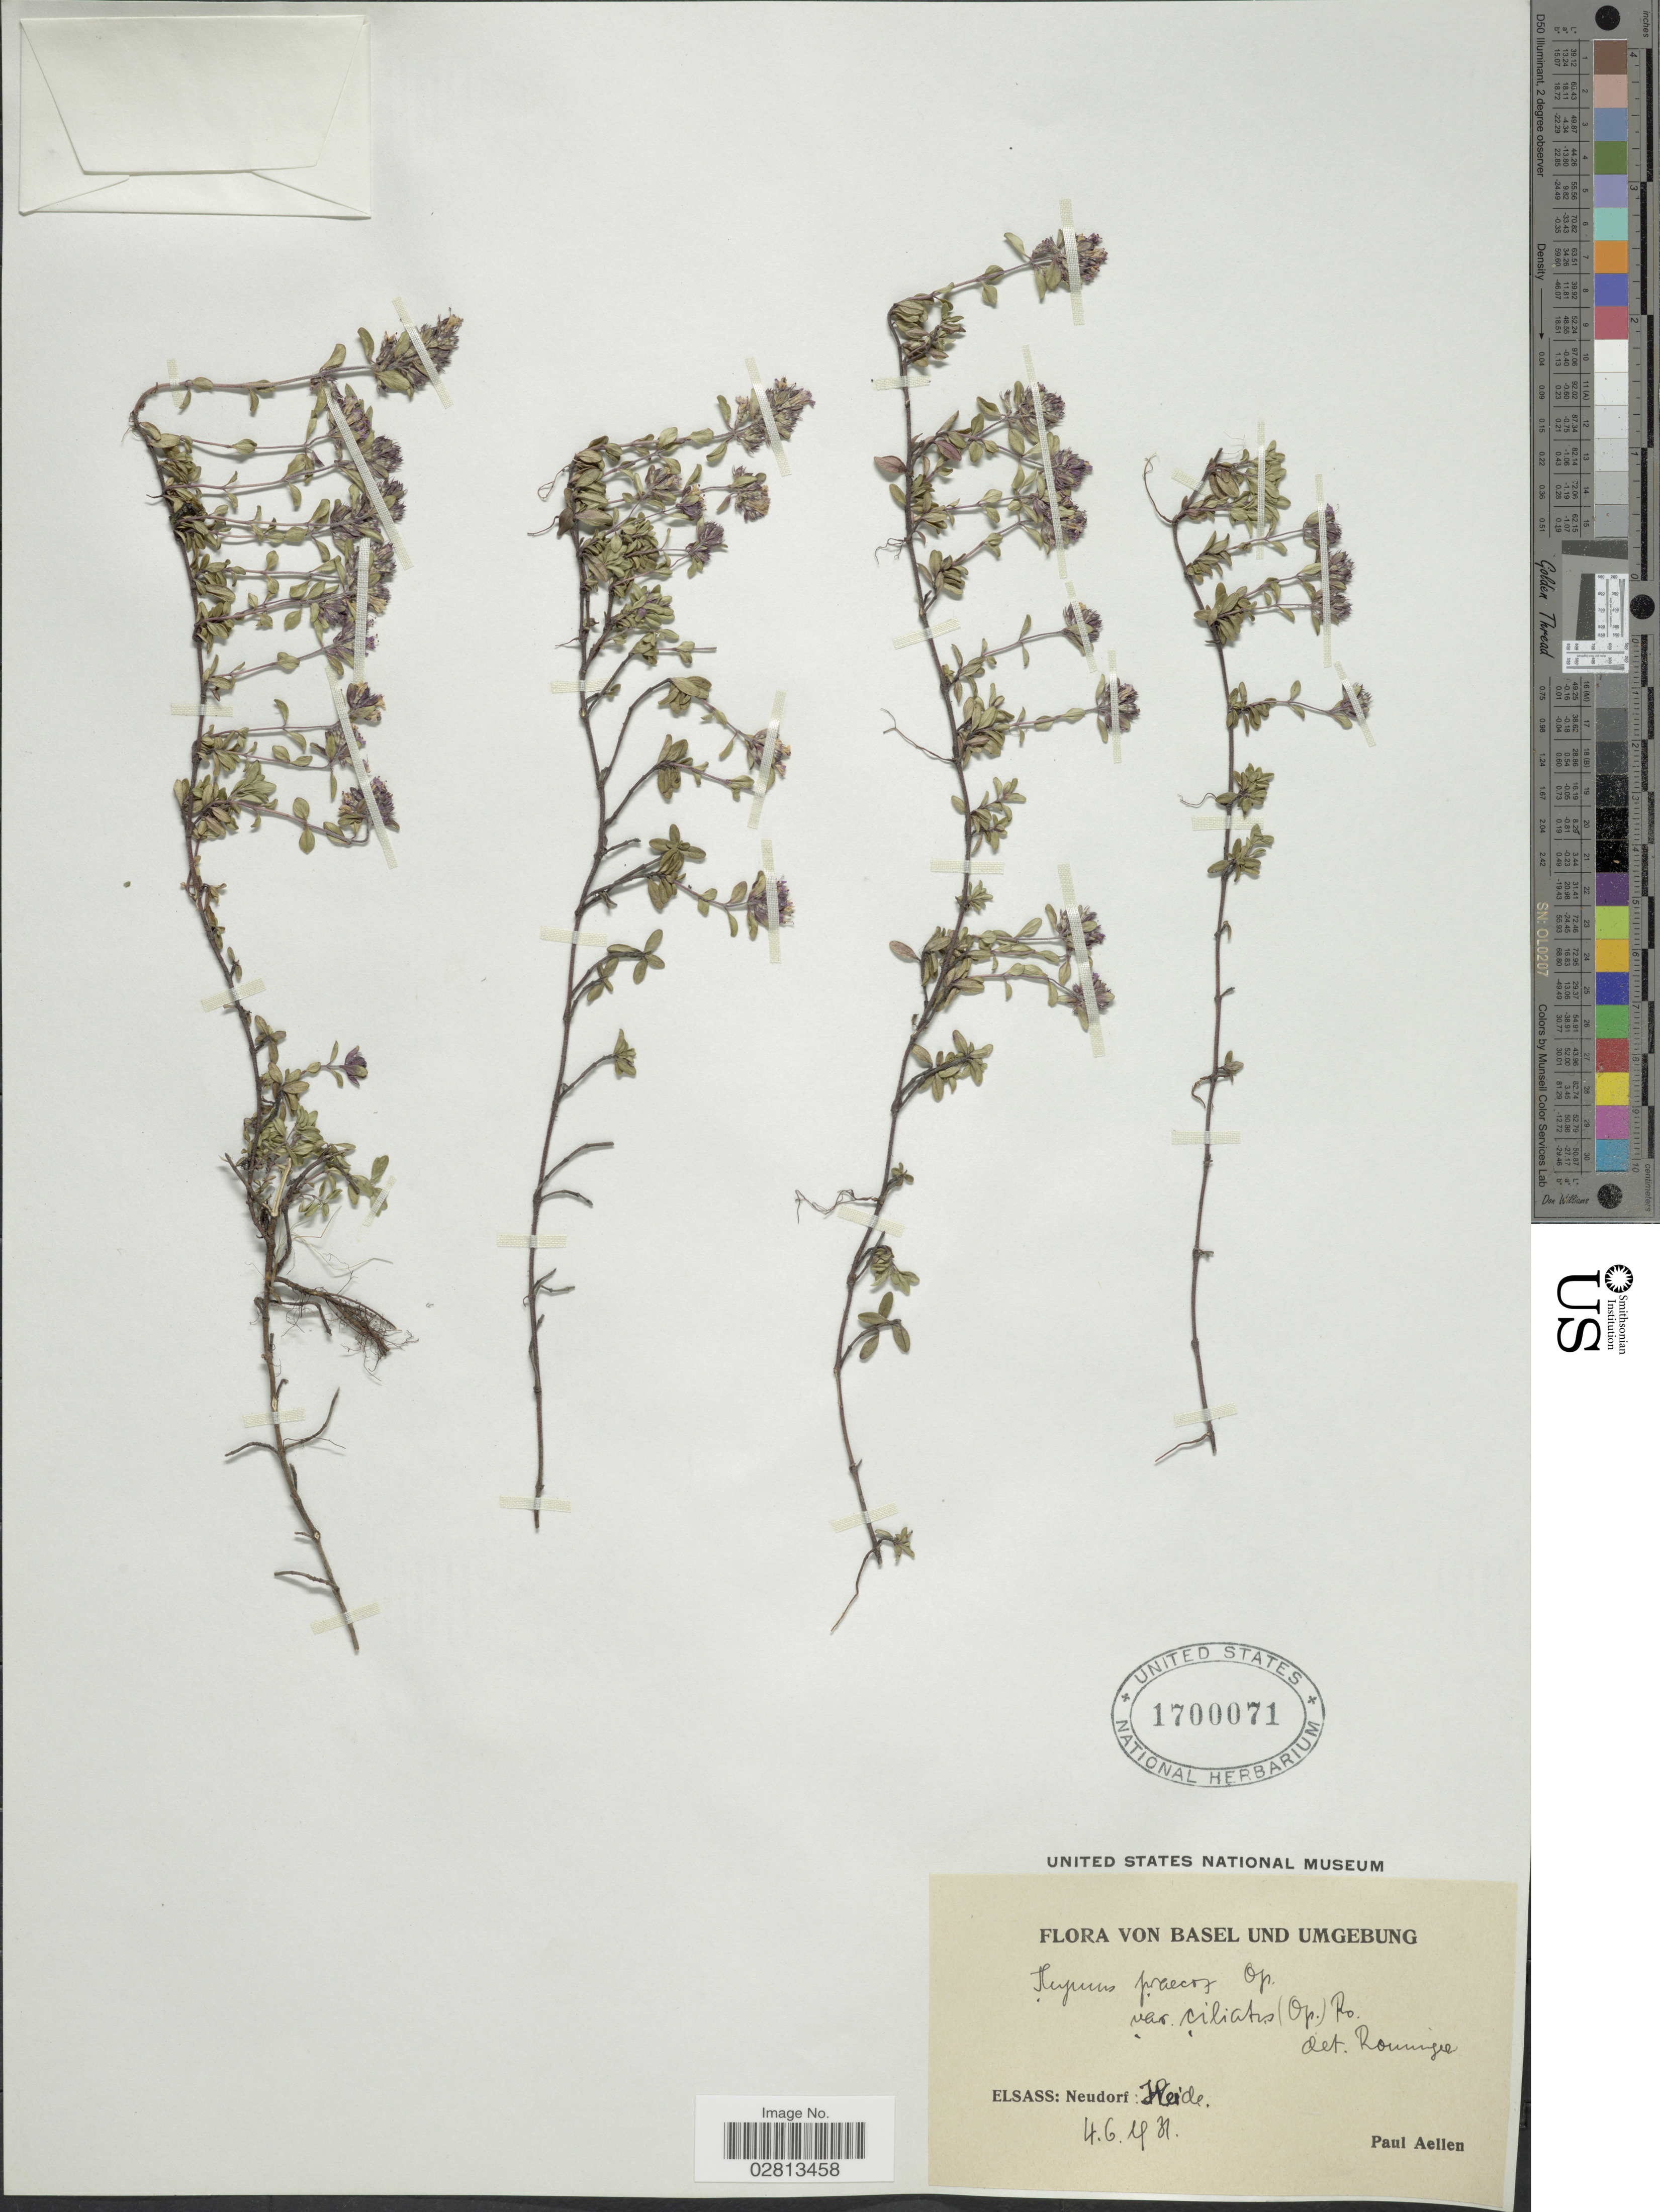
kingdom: Plantae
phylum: Tracheophyta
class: Magnoliopsida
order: Lamiales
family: Lamiaceae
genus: Thymus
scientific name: Thymus praecox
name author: Opiz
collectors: P. Aellen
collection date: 1931-06-04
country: Germany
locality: Basel und Umgebung. Elsass: Neudorf: Heide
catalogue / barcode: US 1700071